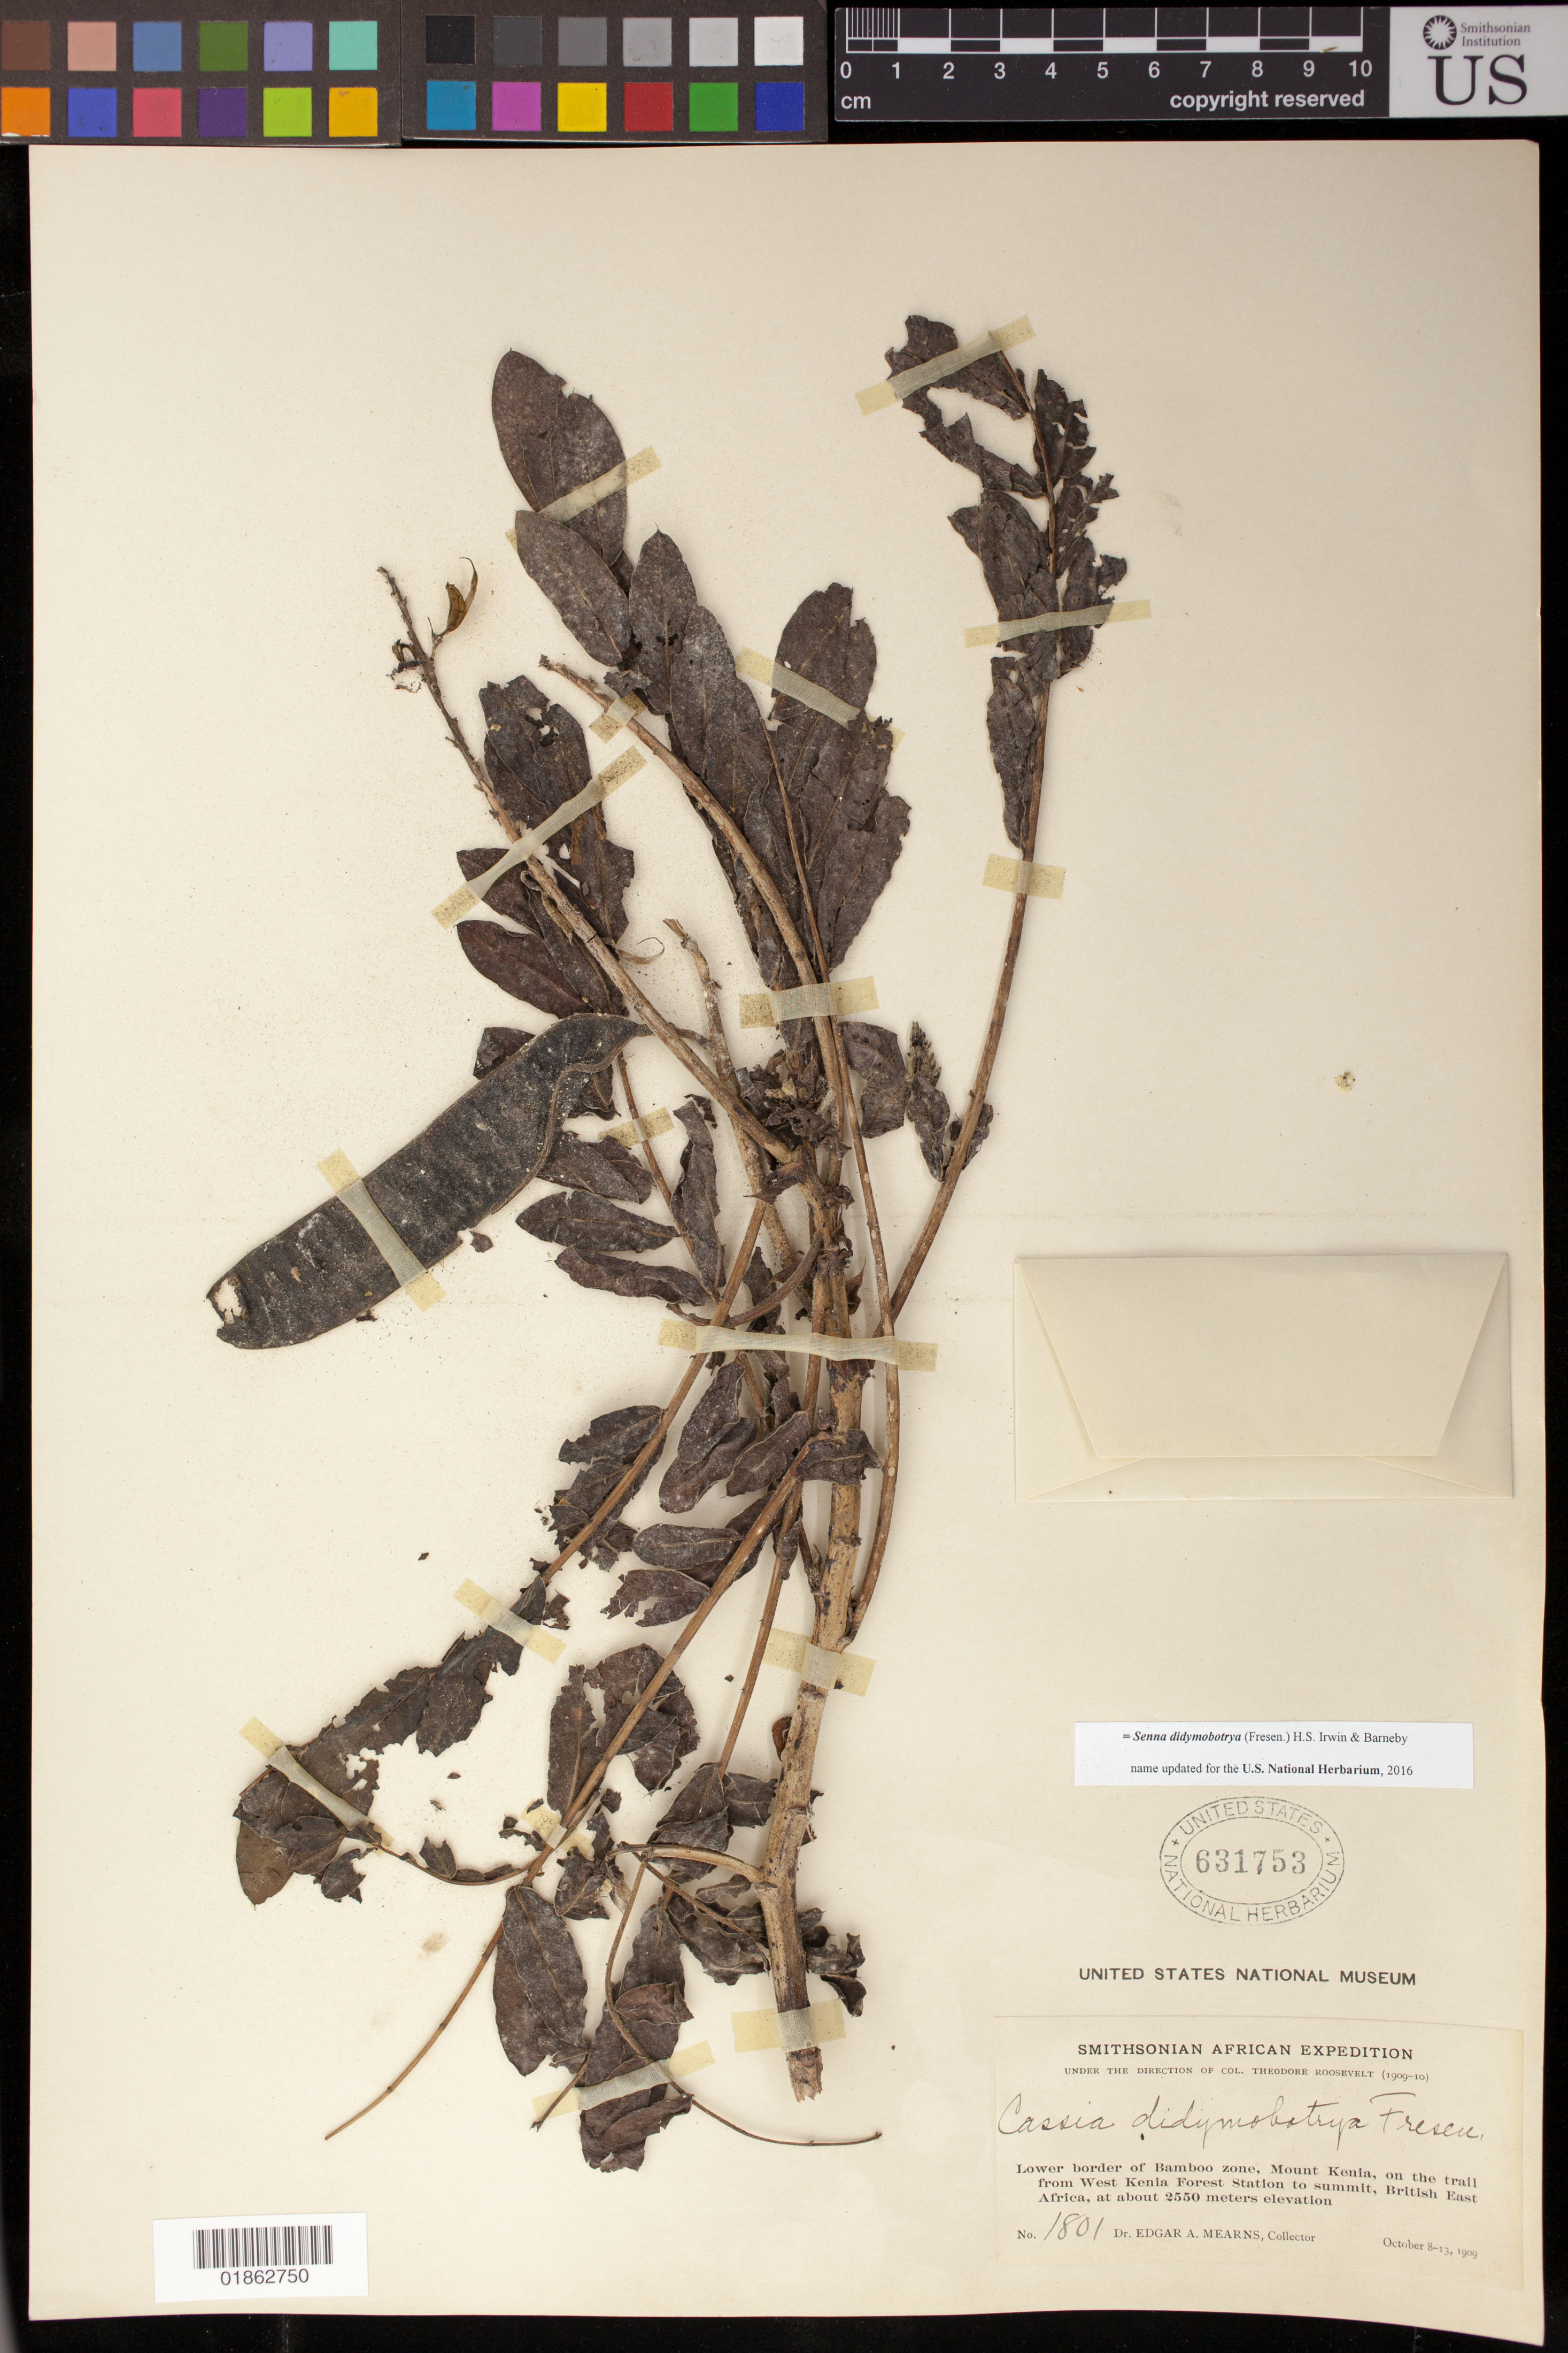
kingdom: Plantae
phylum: Tracheophyta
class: Magnoliopsida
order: Fabales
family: Fabaceae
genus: Senna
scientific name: Senna didymobotrya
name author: (Fresen.) H.S. Irwin & Barneby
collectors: E. A. Mearns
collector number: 1801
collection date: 1909-10-08/1909-10-13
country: Kenya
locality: Lower border of Bamboo zone, Mount Kenia, on the trail from West Kenia Forest Station to summit, British East Africa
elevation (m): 2550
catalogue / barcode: US 631753